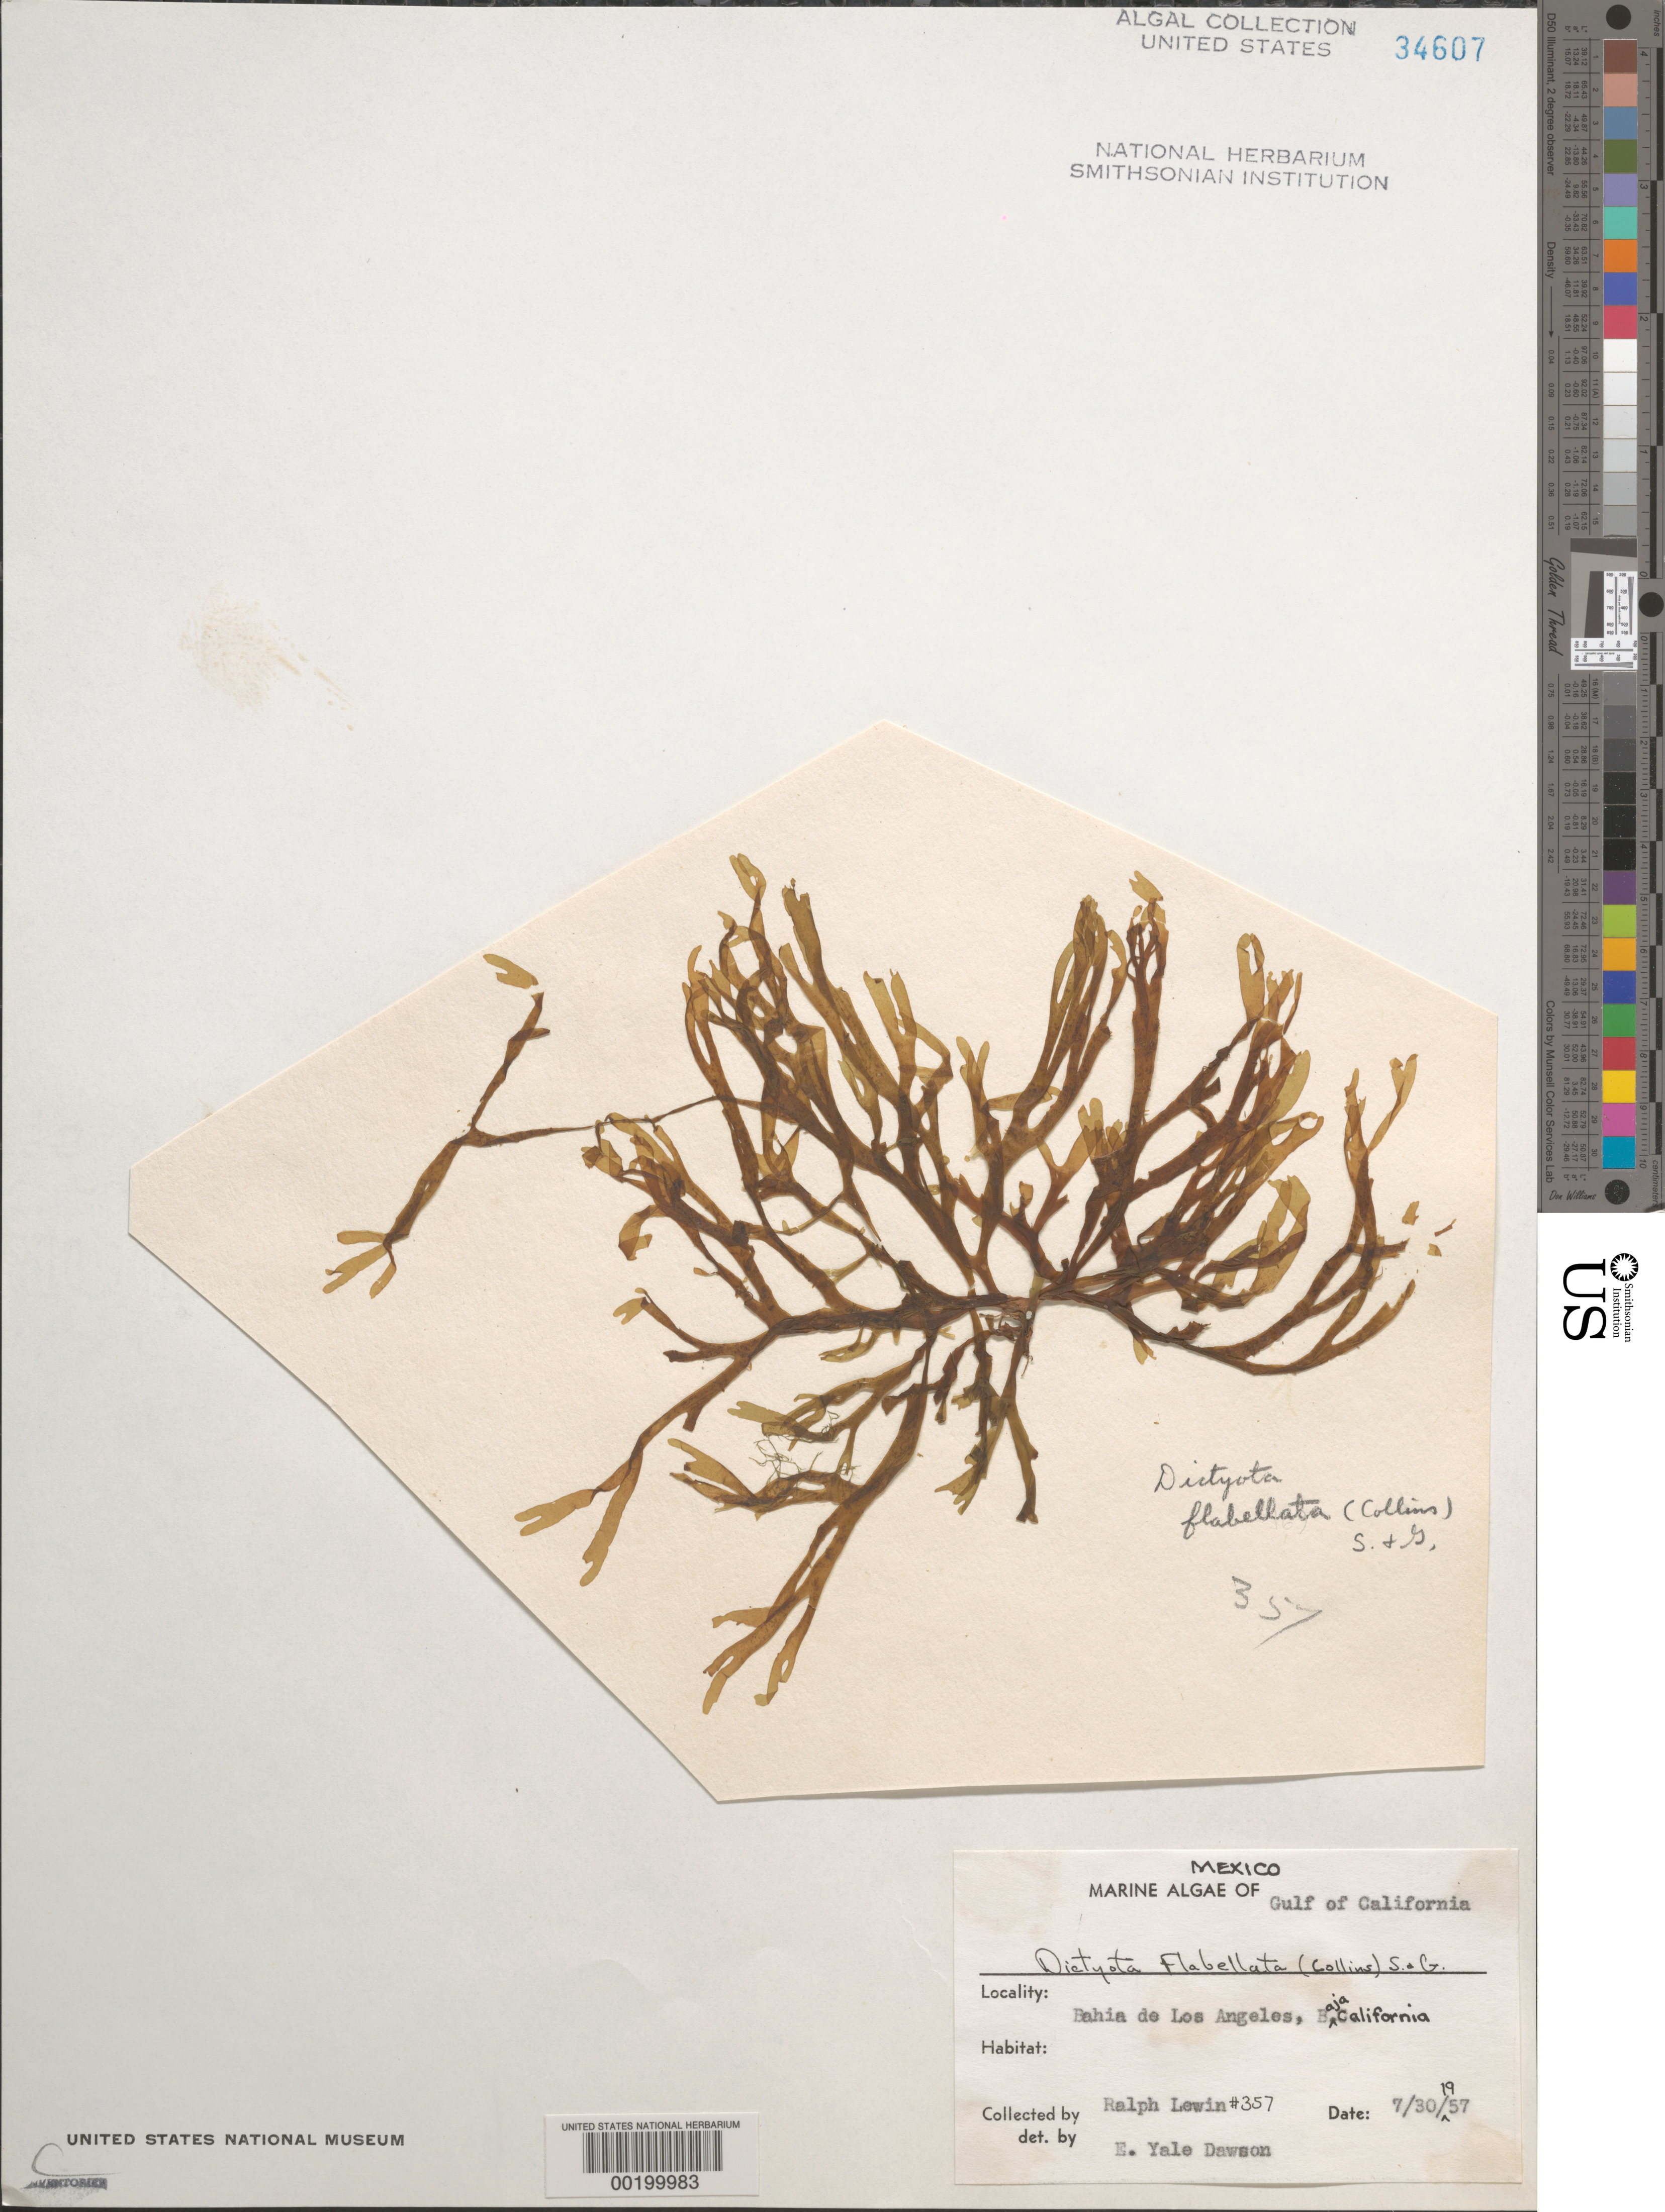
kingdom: Chromista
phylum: Ochrophyta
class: Phaeophyceae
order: Dictyotales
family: Dictyotaceae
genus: Dictyota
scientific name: Dictyota flabellata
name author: (Collins) Setch. & N.L. Gardner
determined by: Dawson, E. Y.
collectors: R. Lewin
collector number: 357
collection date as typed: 30 Jul 1957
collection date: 1957-07-30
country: Mexico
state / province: Baja California Norte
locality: Bahia de los Angeles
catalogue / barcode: US 34607